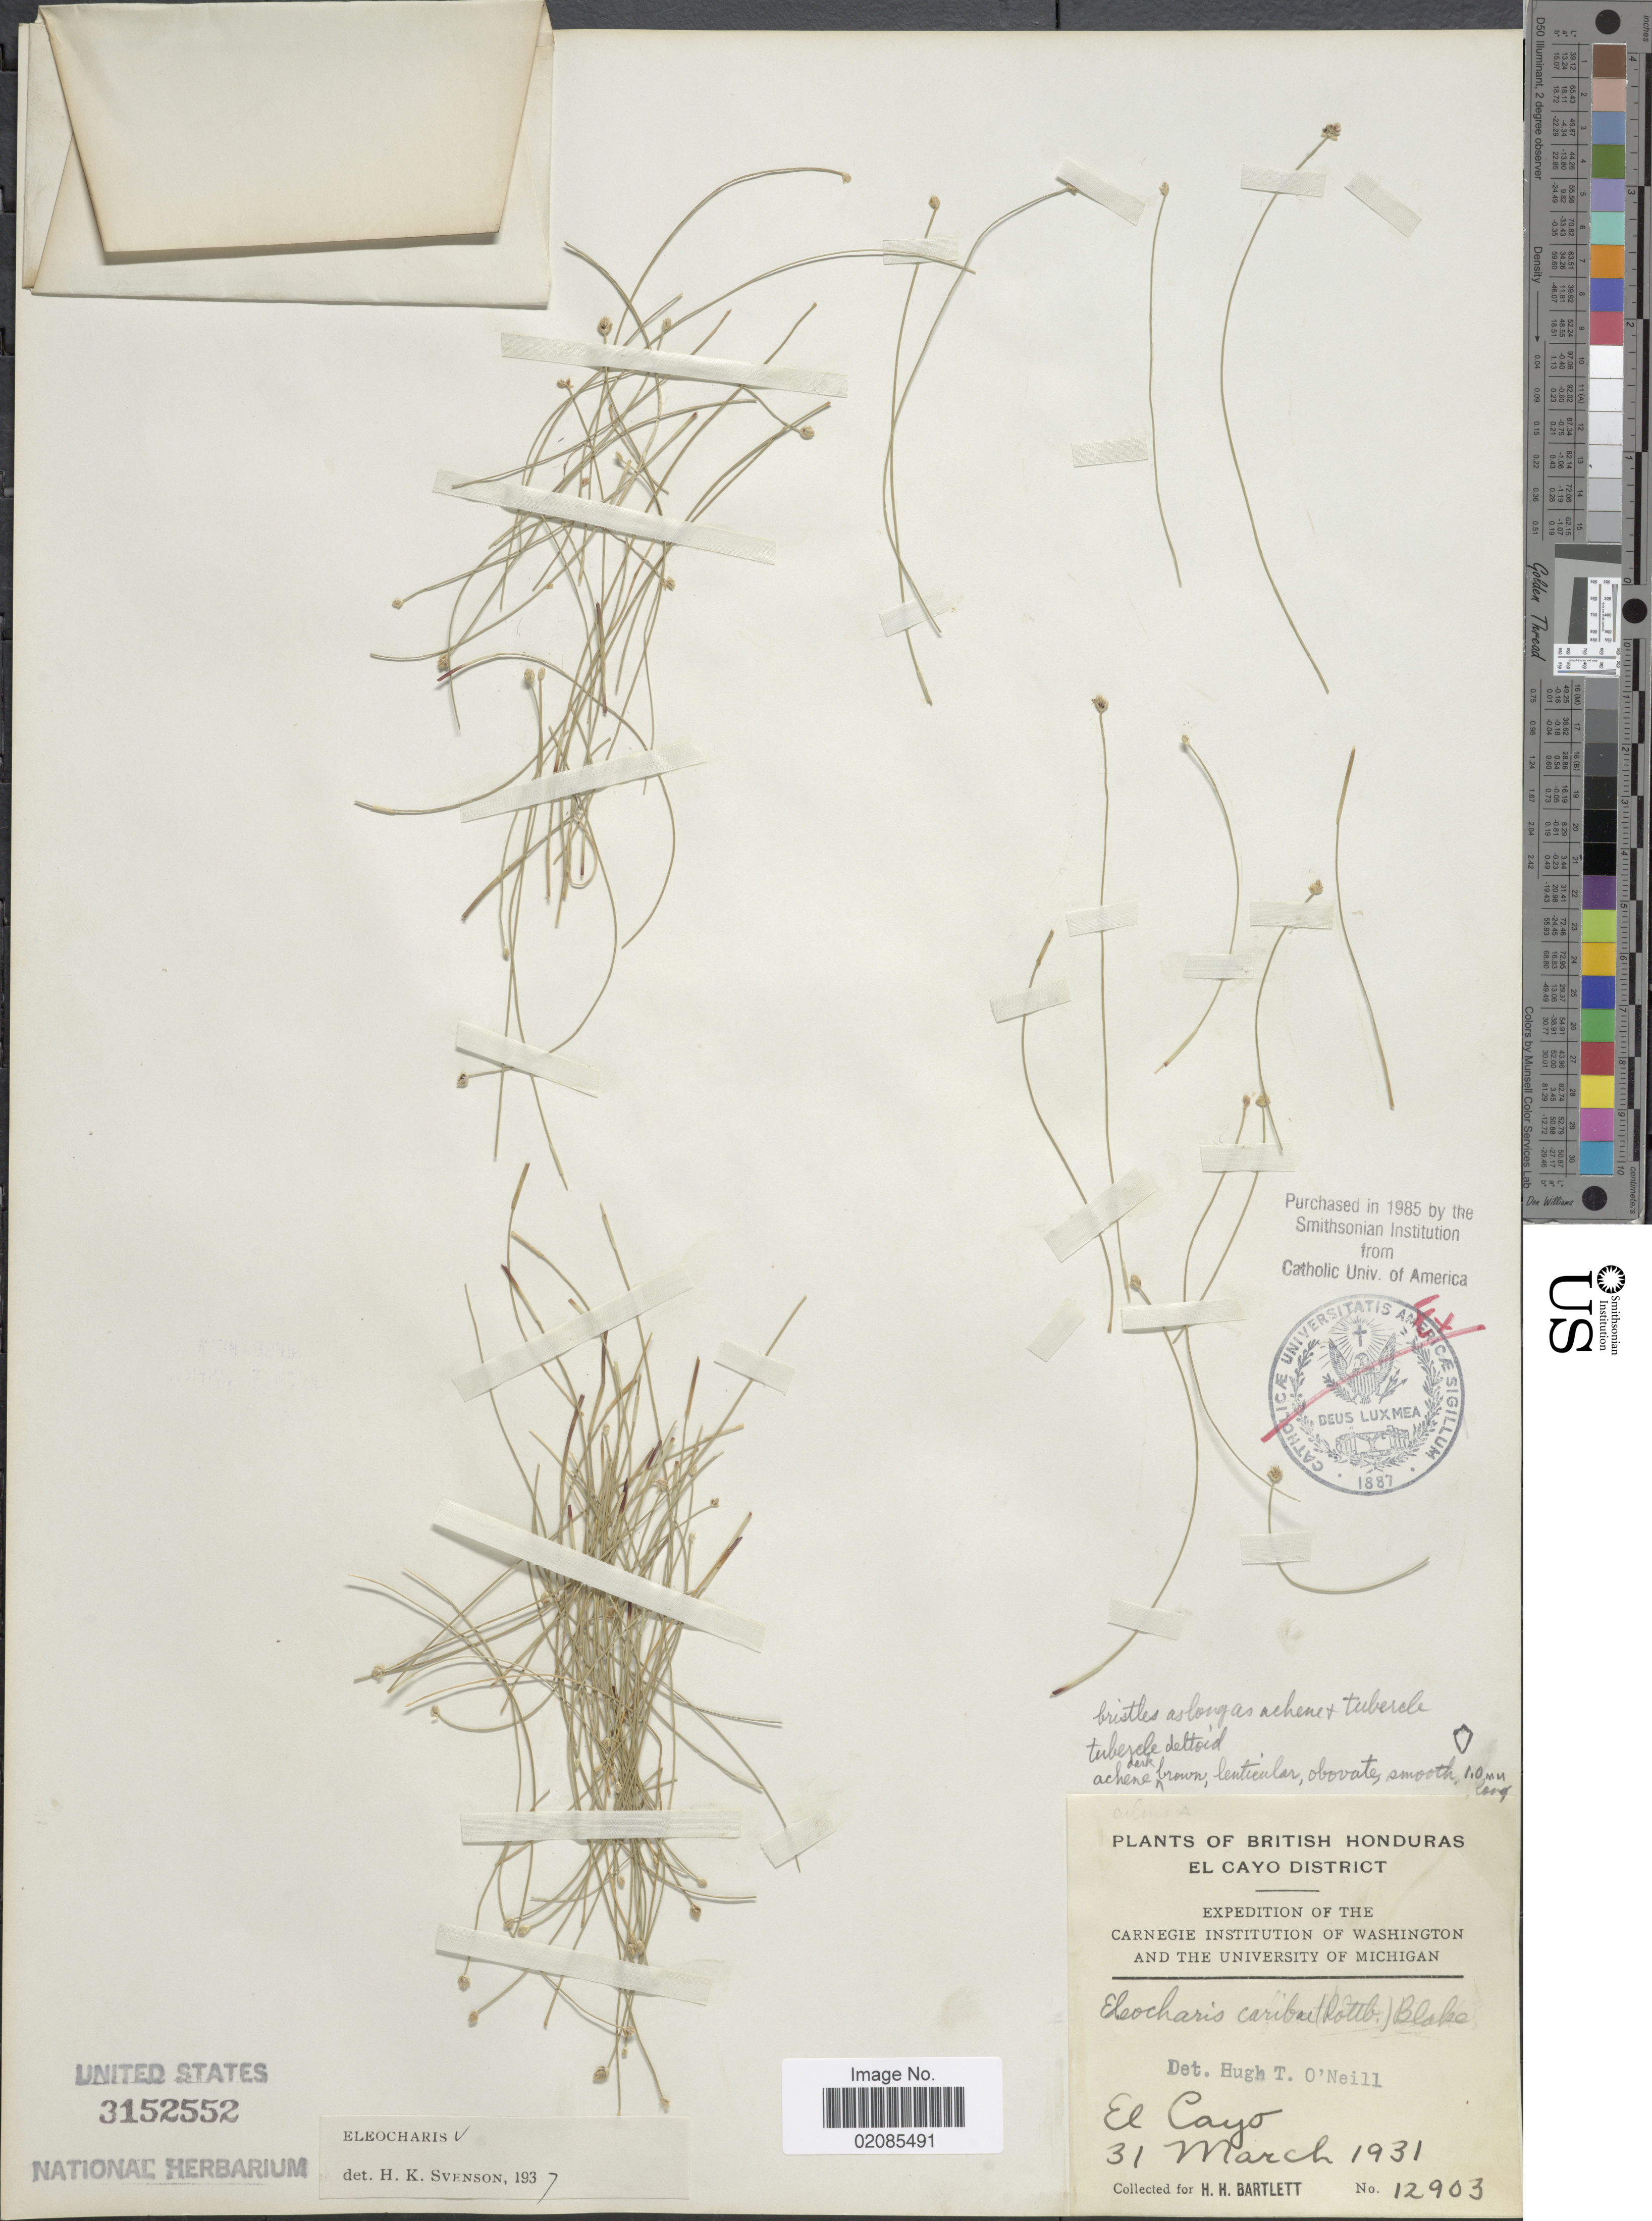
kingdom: Plantae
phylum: Tracheophyta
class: Liliopsida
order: Poales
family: Cyperaceae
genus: Eleocharis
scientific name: Eleocharis geniculata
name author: (L.) Roem. & Schult.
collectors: H. H. Bartlett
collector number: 12903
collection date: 1931-03-31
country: Belize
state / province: Cayo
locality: British Honduras, El Cayo District.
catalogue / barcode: US 3152552